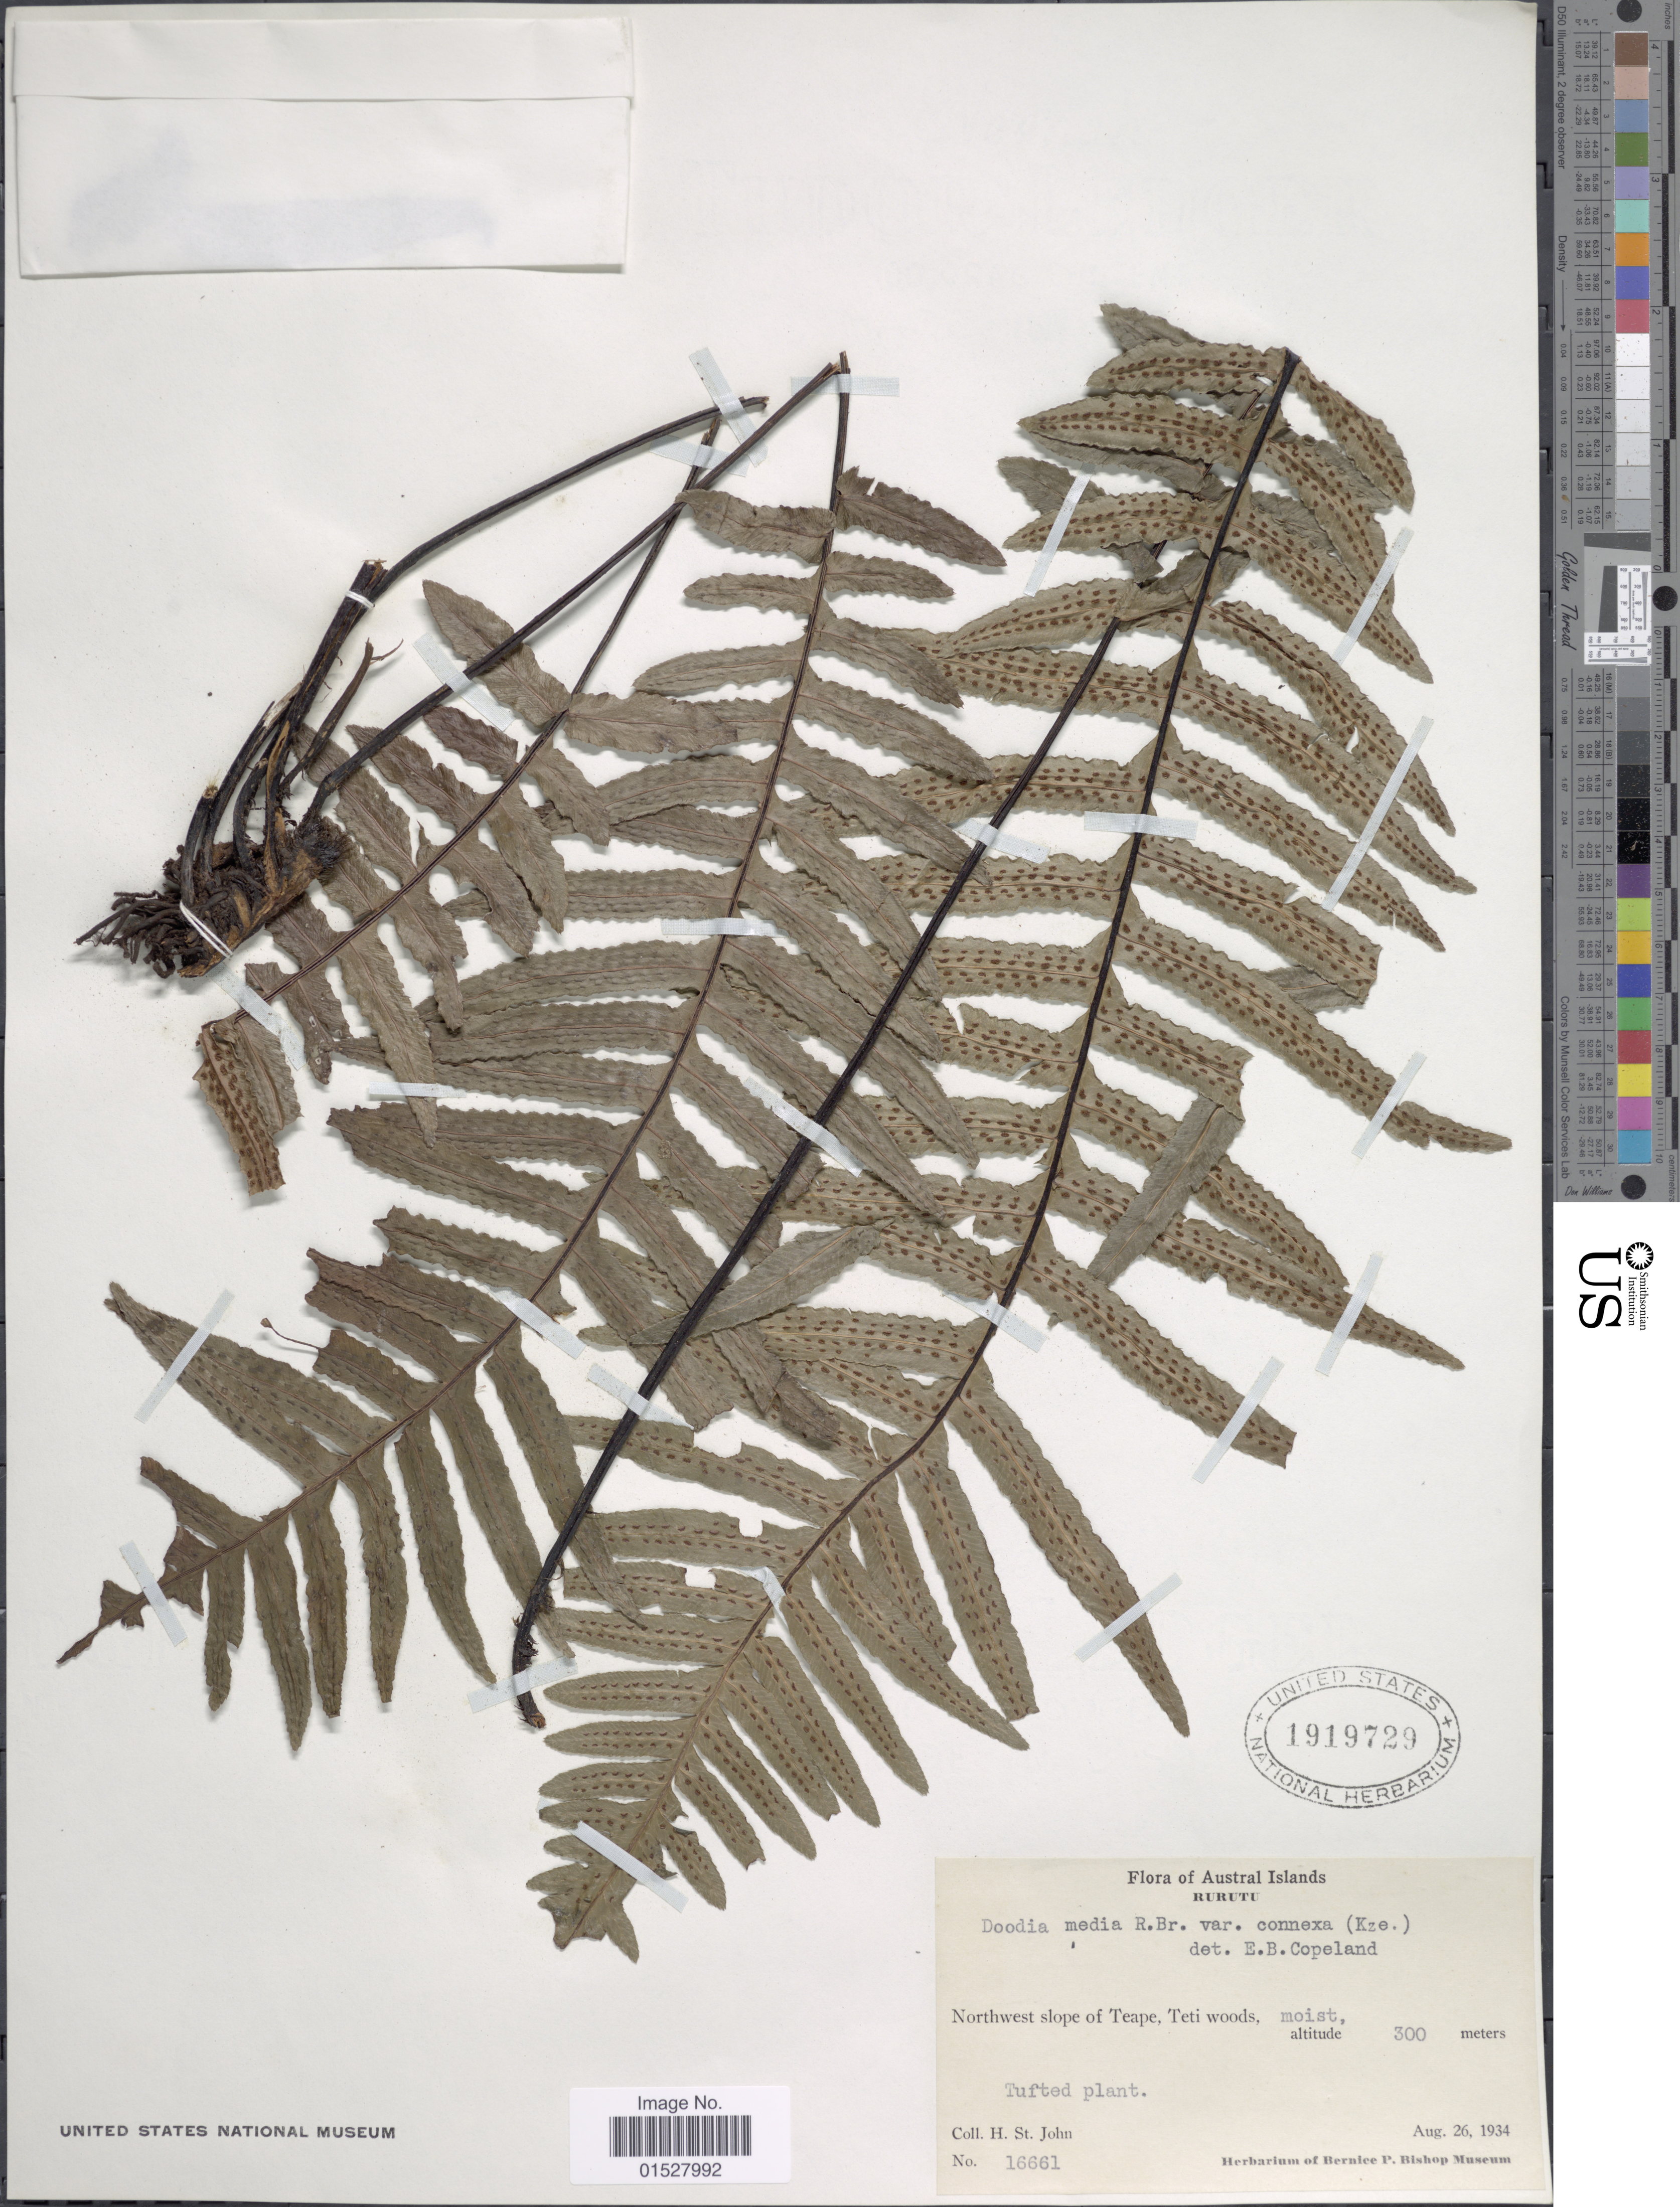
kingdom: Plantae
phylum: Tracheophyta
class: Polypodiopsida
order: Polypodiales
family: Blechnaceae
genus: Blechnum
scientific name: Blechnum medium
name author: (R. Br.) Christenh.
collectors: H. St. John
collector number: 16661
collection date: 1934-08-26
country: French Polynesia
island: Rurutu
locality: Austral Islands, Rurutu, Northwest slope of Teape, Teti woods.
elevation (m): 300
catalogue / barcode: US 1919729